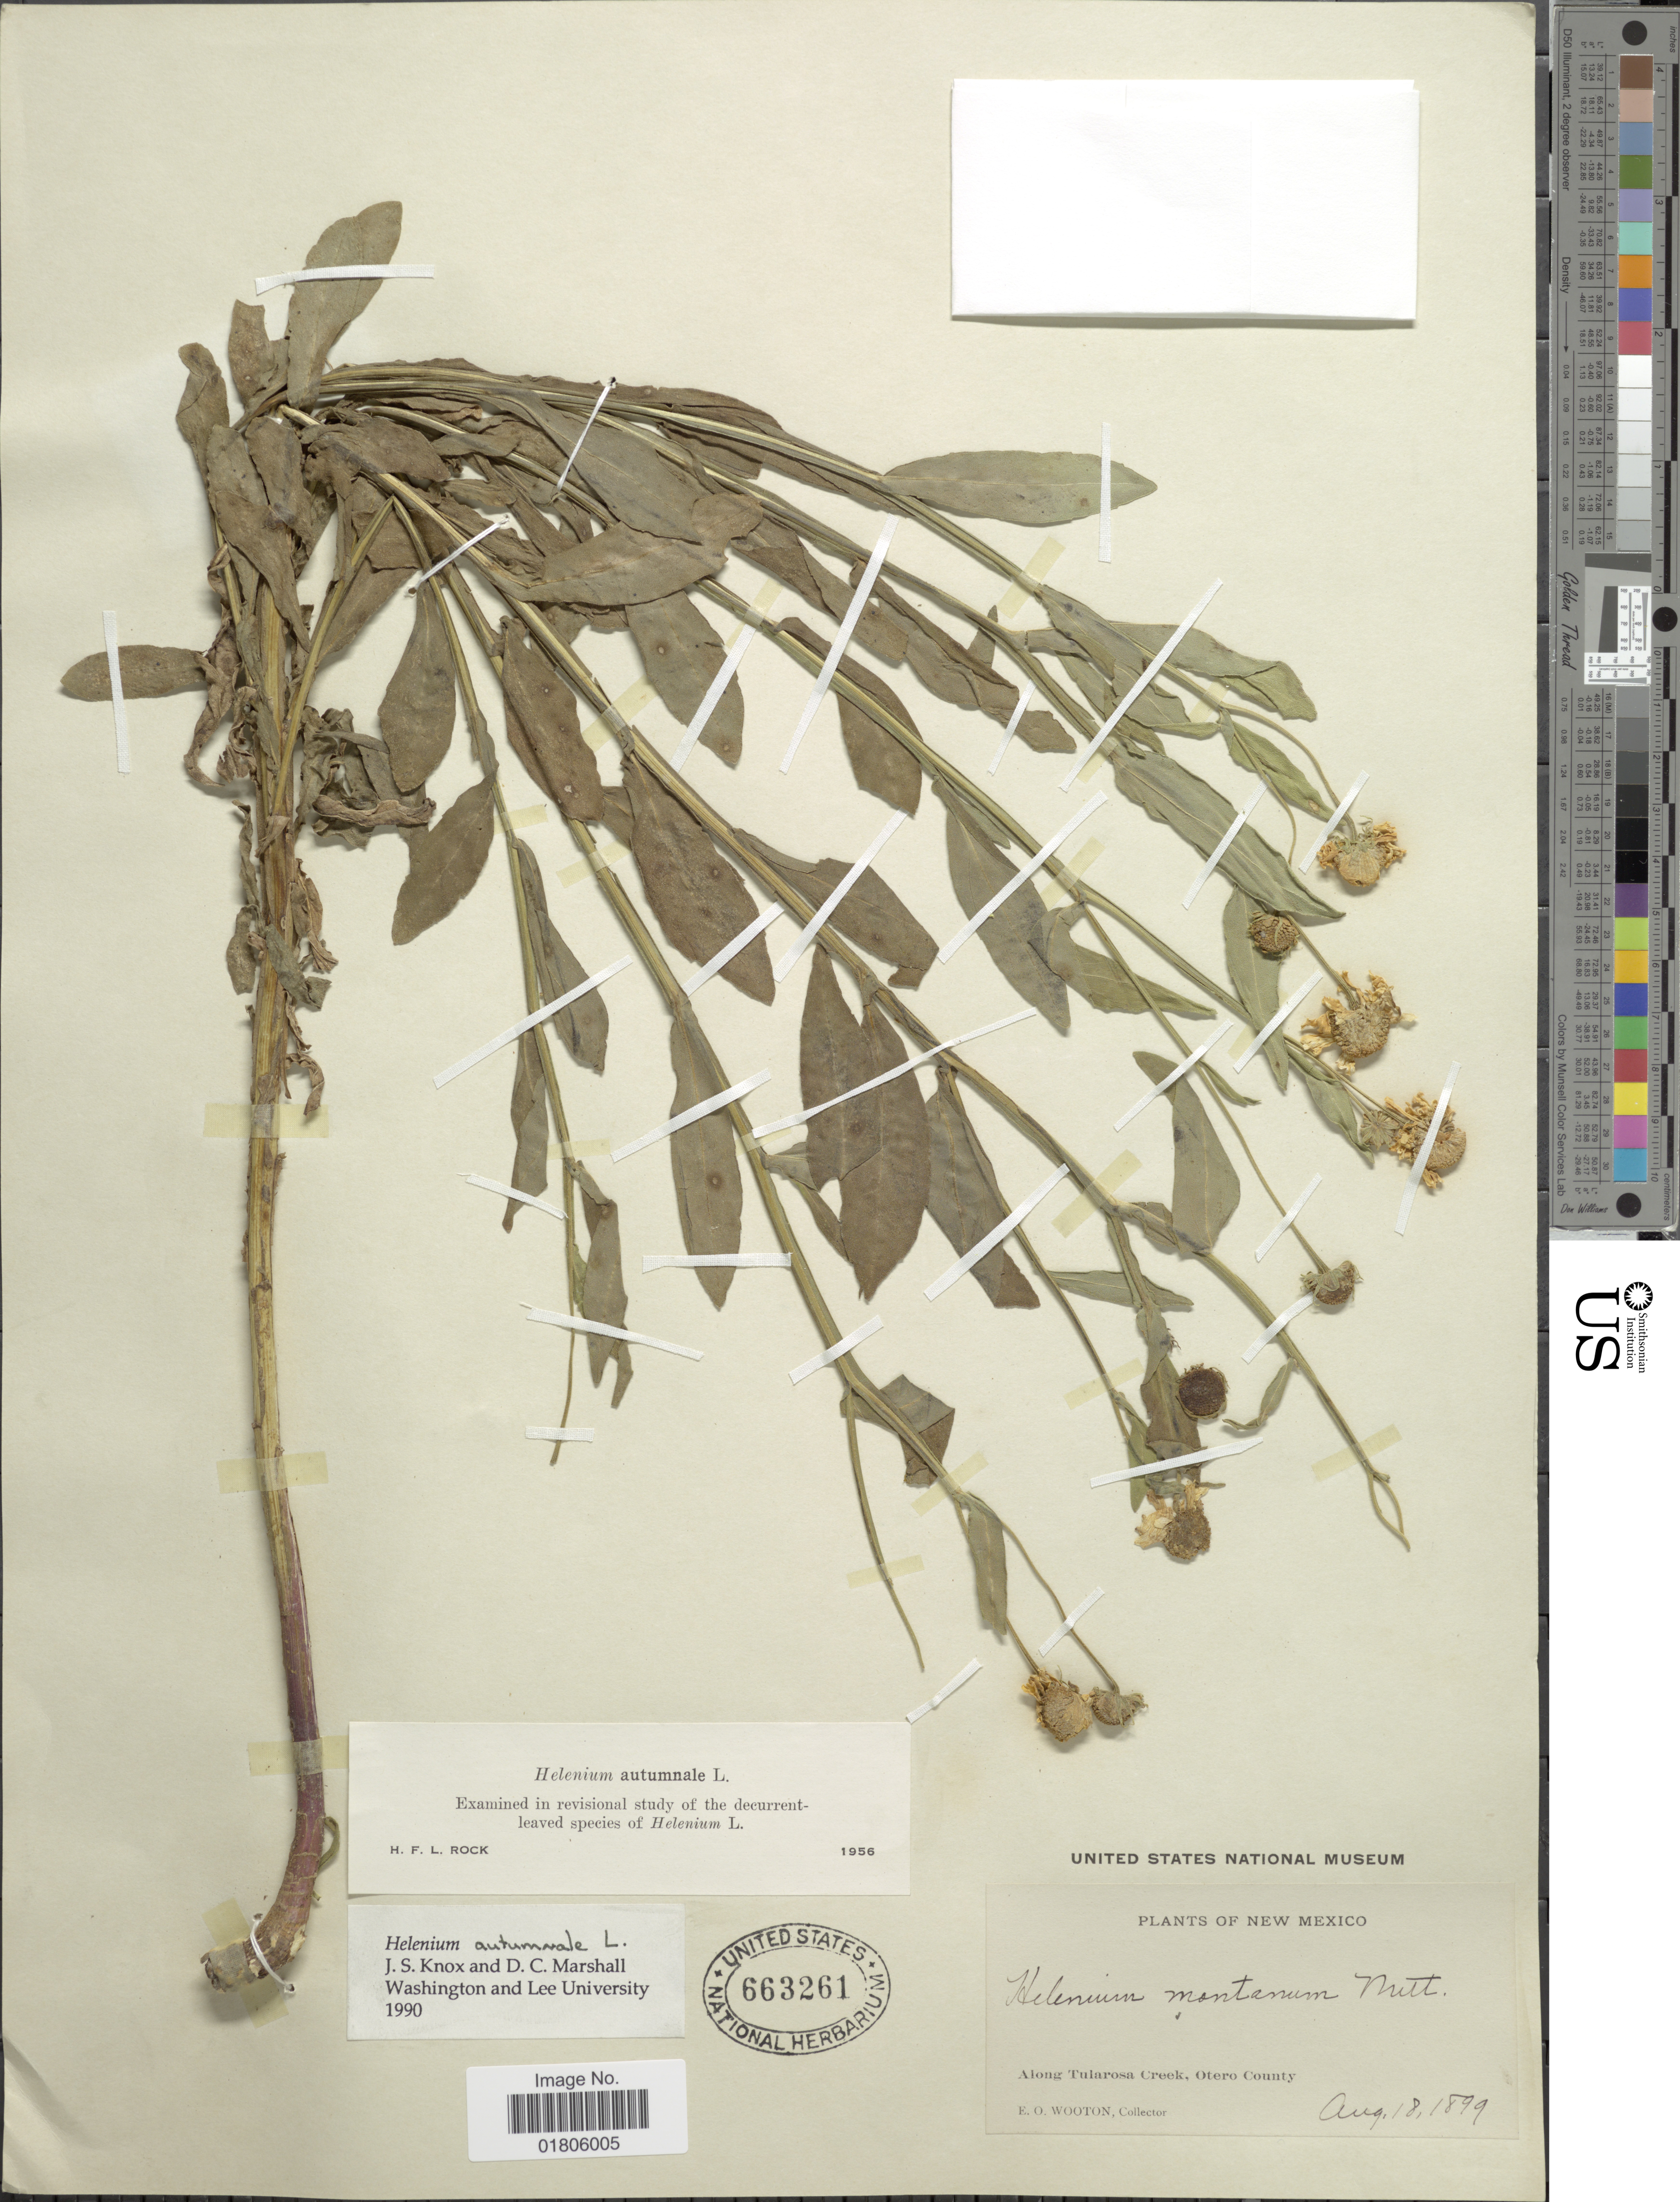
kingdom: Plantae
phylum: Tracheophyta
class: Magnoliopsida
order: Asterales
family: Asteraceae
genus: Helenium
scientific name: Helenium autumnale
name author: L.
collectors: E. O. Wooton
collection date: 1899-08-18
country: United States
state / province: New Mexico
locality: Along Tularosa Creek, Otero County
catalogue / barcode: US 663261